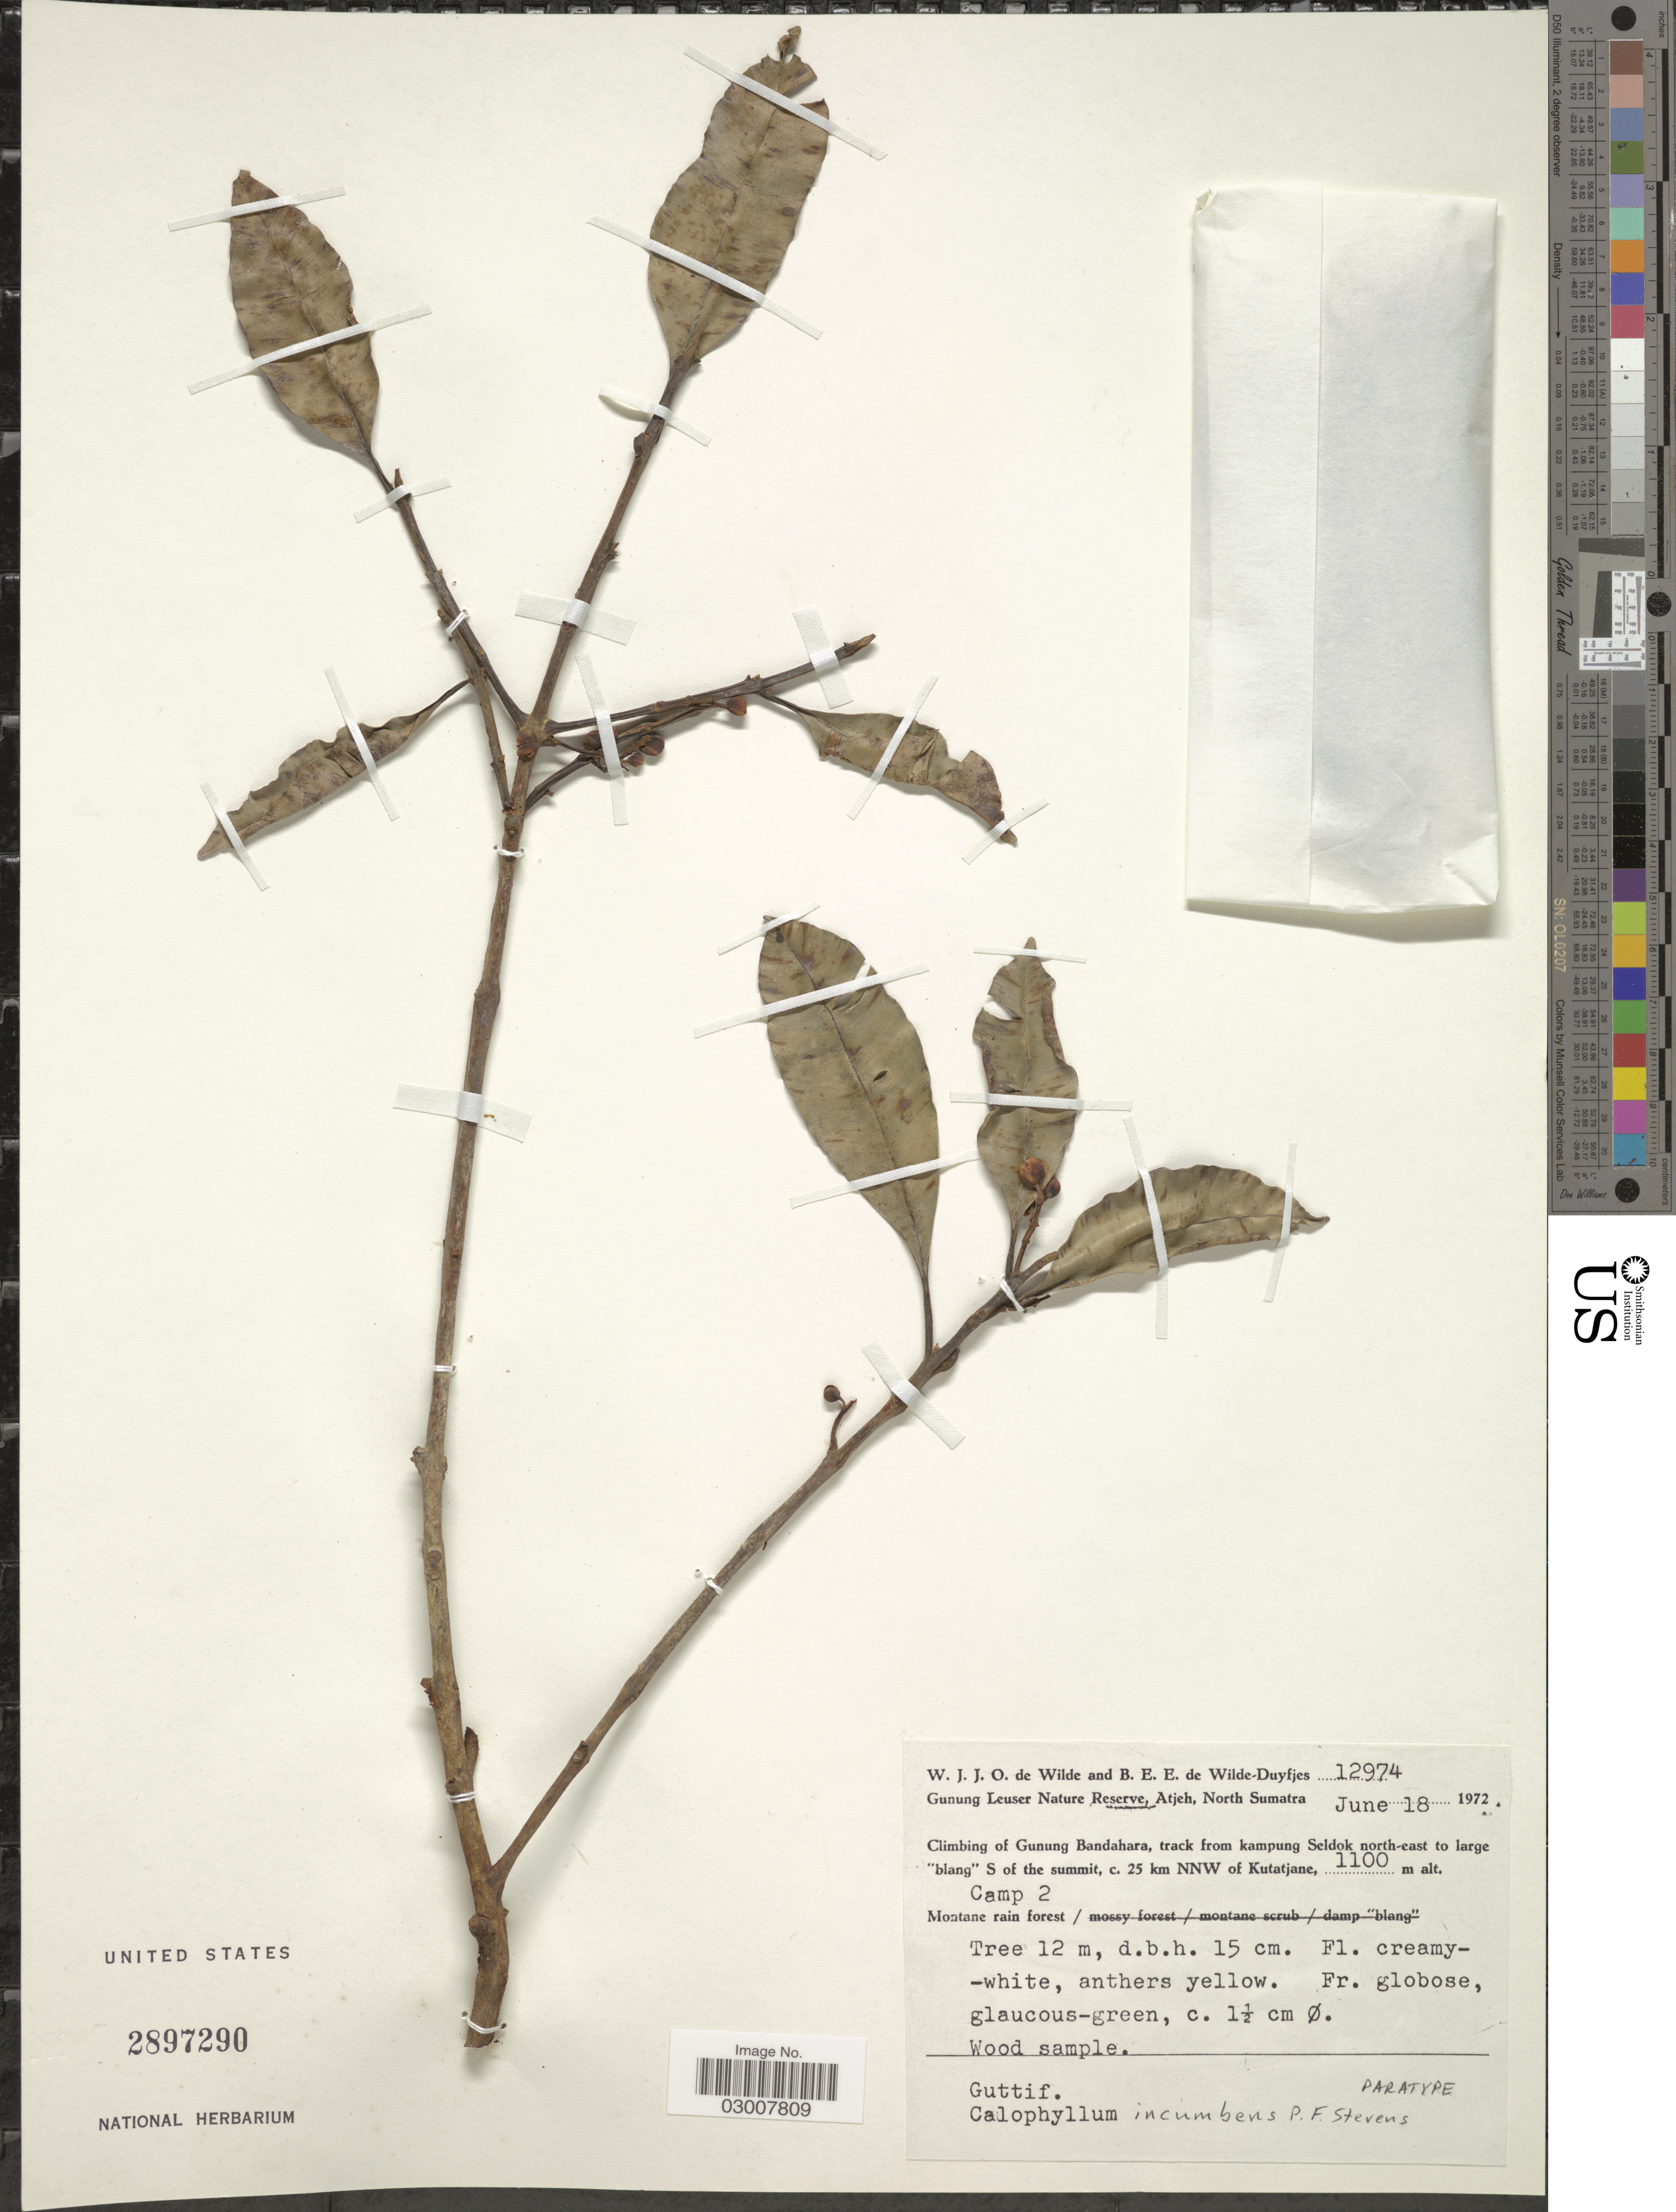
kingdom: Plantae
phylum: Tracheophyta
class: Magnoliopsida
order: Malpighiales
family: Calophyllaceae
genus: Calophyllum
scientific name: Calophyllum incumbens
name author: P.F. Stevens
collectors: W. J. de Wilde & B. E. de Wilde-Duyfjes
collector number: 12974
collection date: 1972-06-18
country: Indonesia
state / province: Sumatra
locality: Gunung Leuser Nature Reserve, Atjeh, North Sumatra. Climbing of Gunung Bandahara, track from kampung Seldok north-east to large "blang" S of the summit, c. 25 km NNW of Kutatjane, Camp 2.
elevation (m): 1100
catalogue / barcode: US 2897290